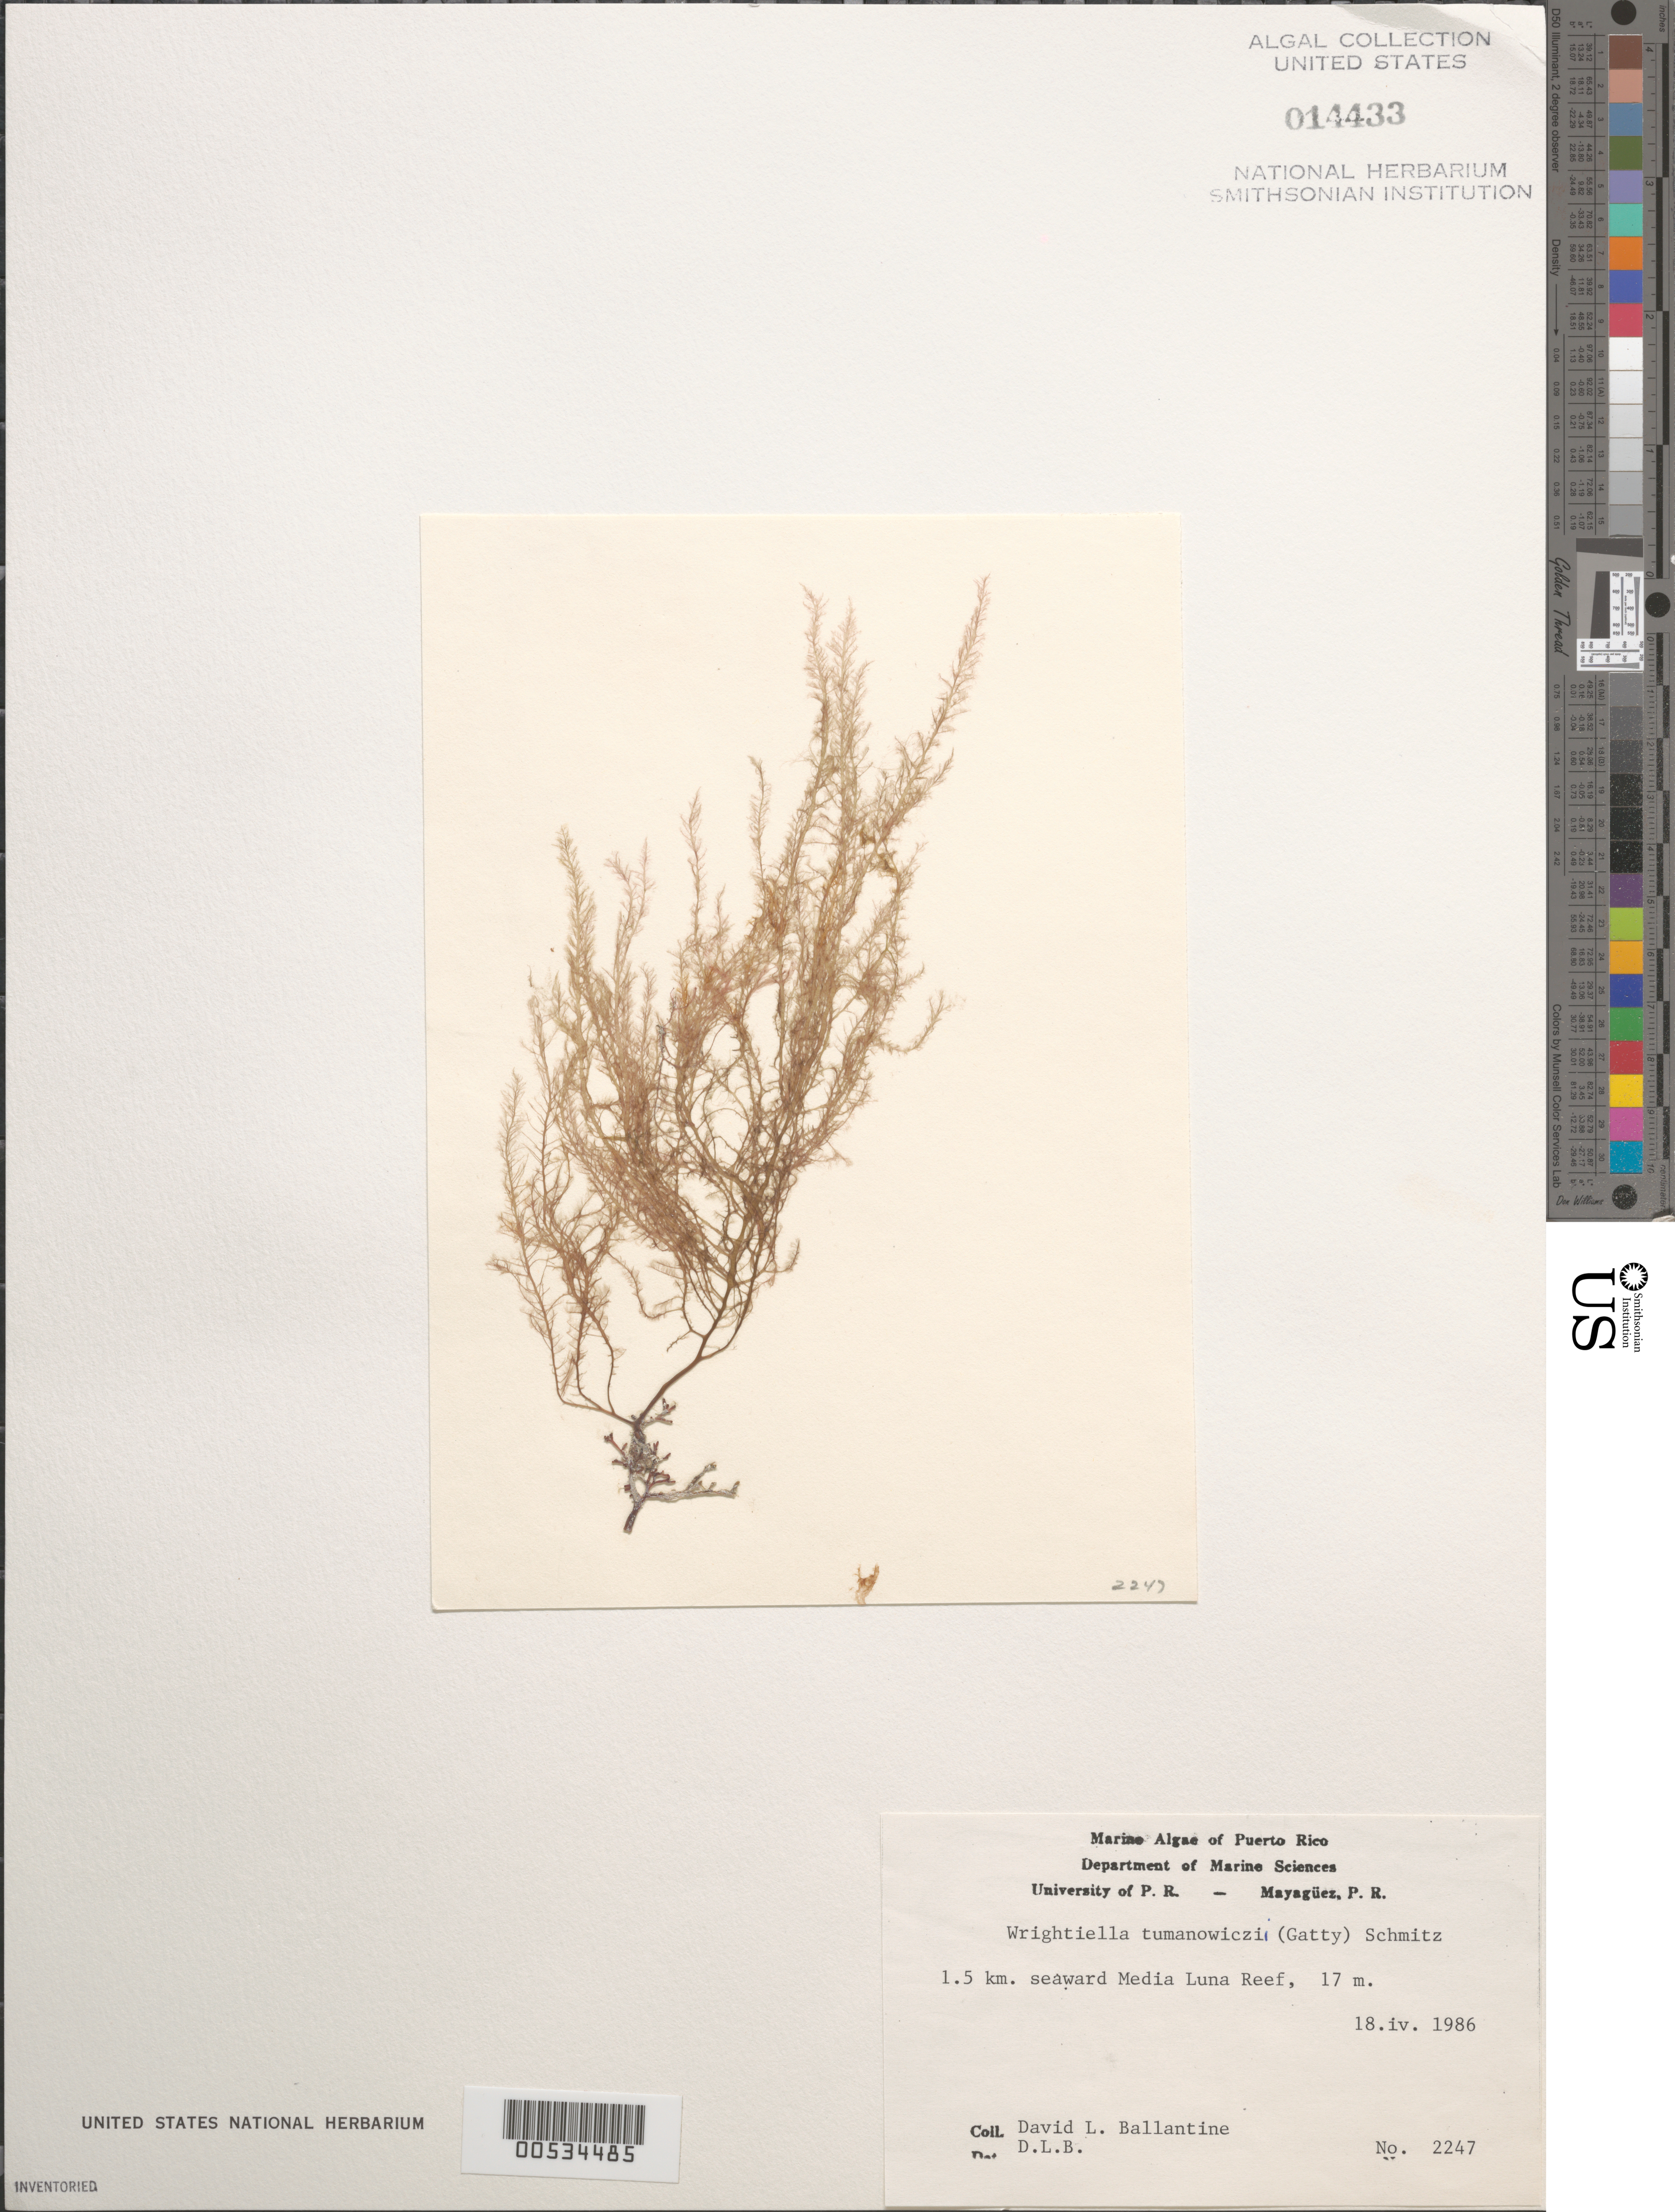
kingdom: Plantae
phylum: Rhodophyta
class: Florideophyceae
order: Ceramiales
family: Rhodomelaceae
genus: Wrightiella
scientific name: Wrightiella tumanowiczii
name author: (Gatty ex Harv.) F. Schmitz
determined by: Ballantine, D. L.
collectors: D.L. Ballantine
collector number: DLB 2247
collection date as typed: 18 Apr 1986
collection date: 1986-04-18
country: Puerto Rico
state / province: Lajas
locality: Media Luna Reef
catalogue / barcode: US 14433